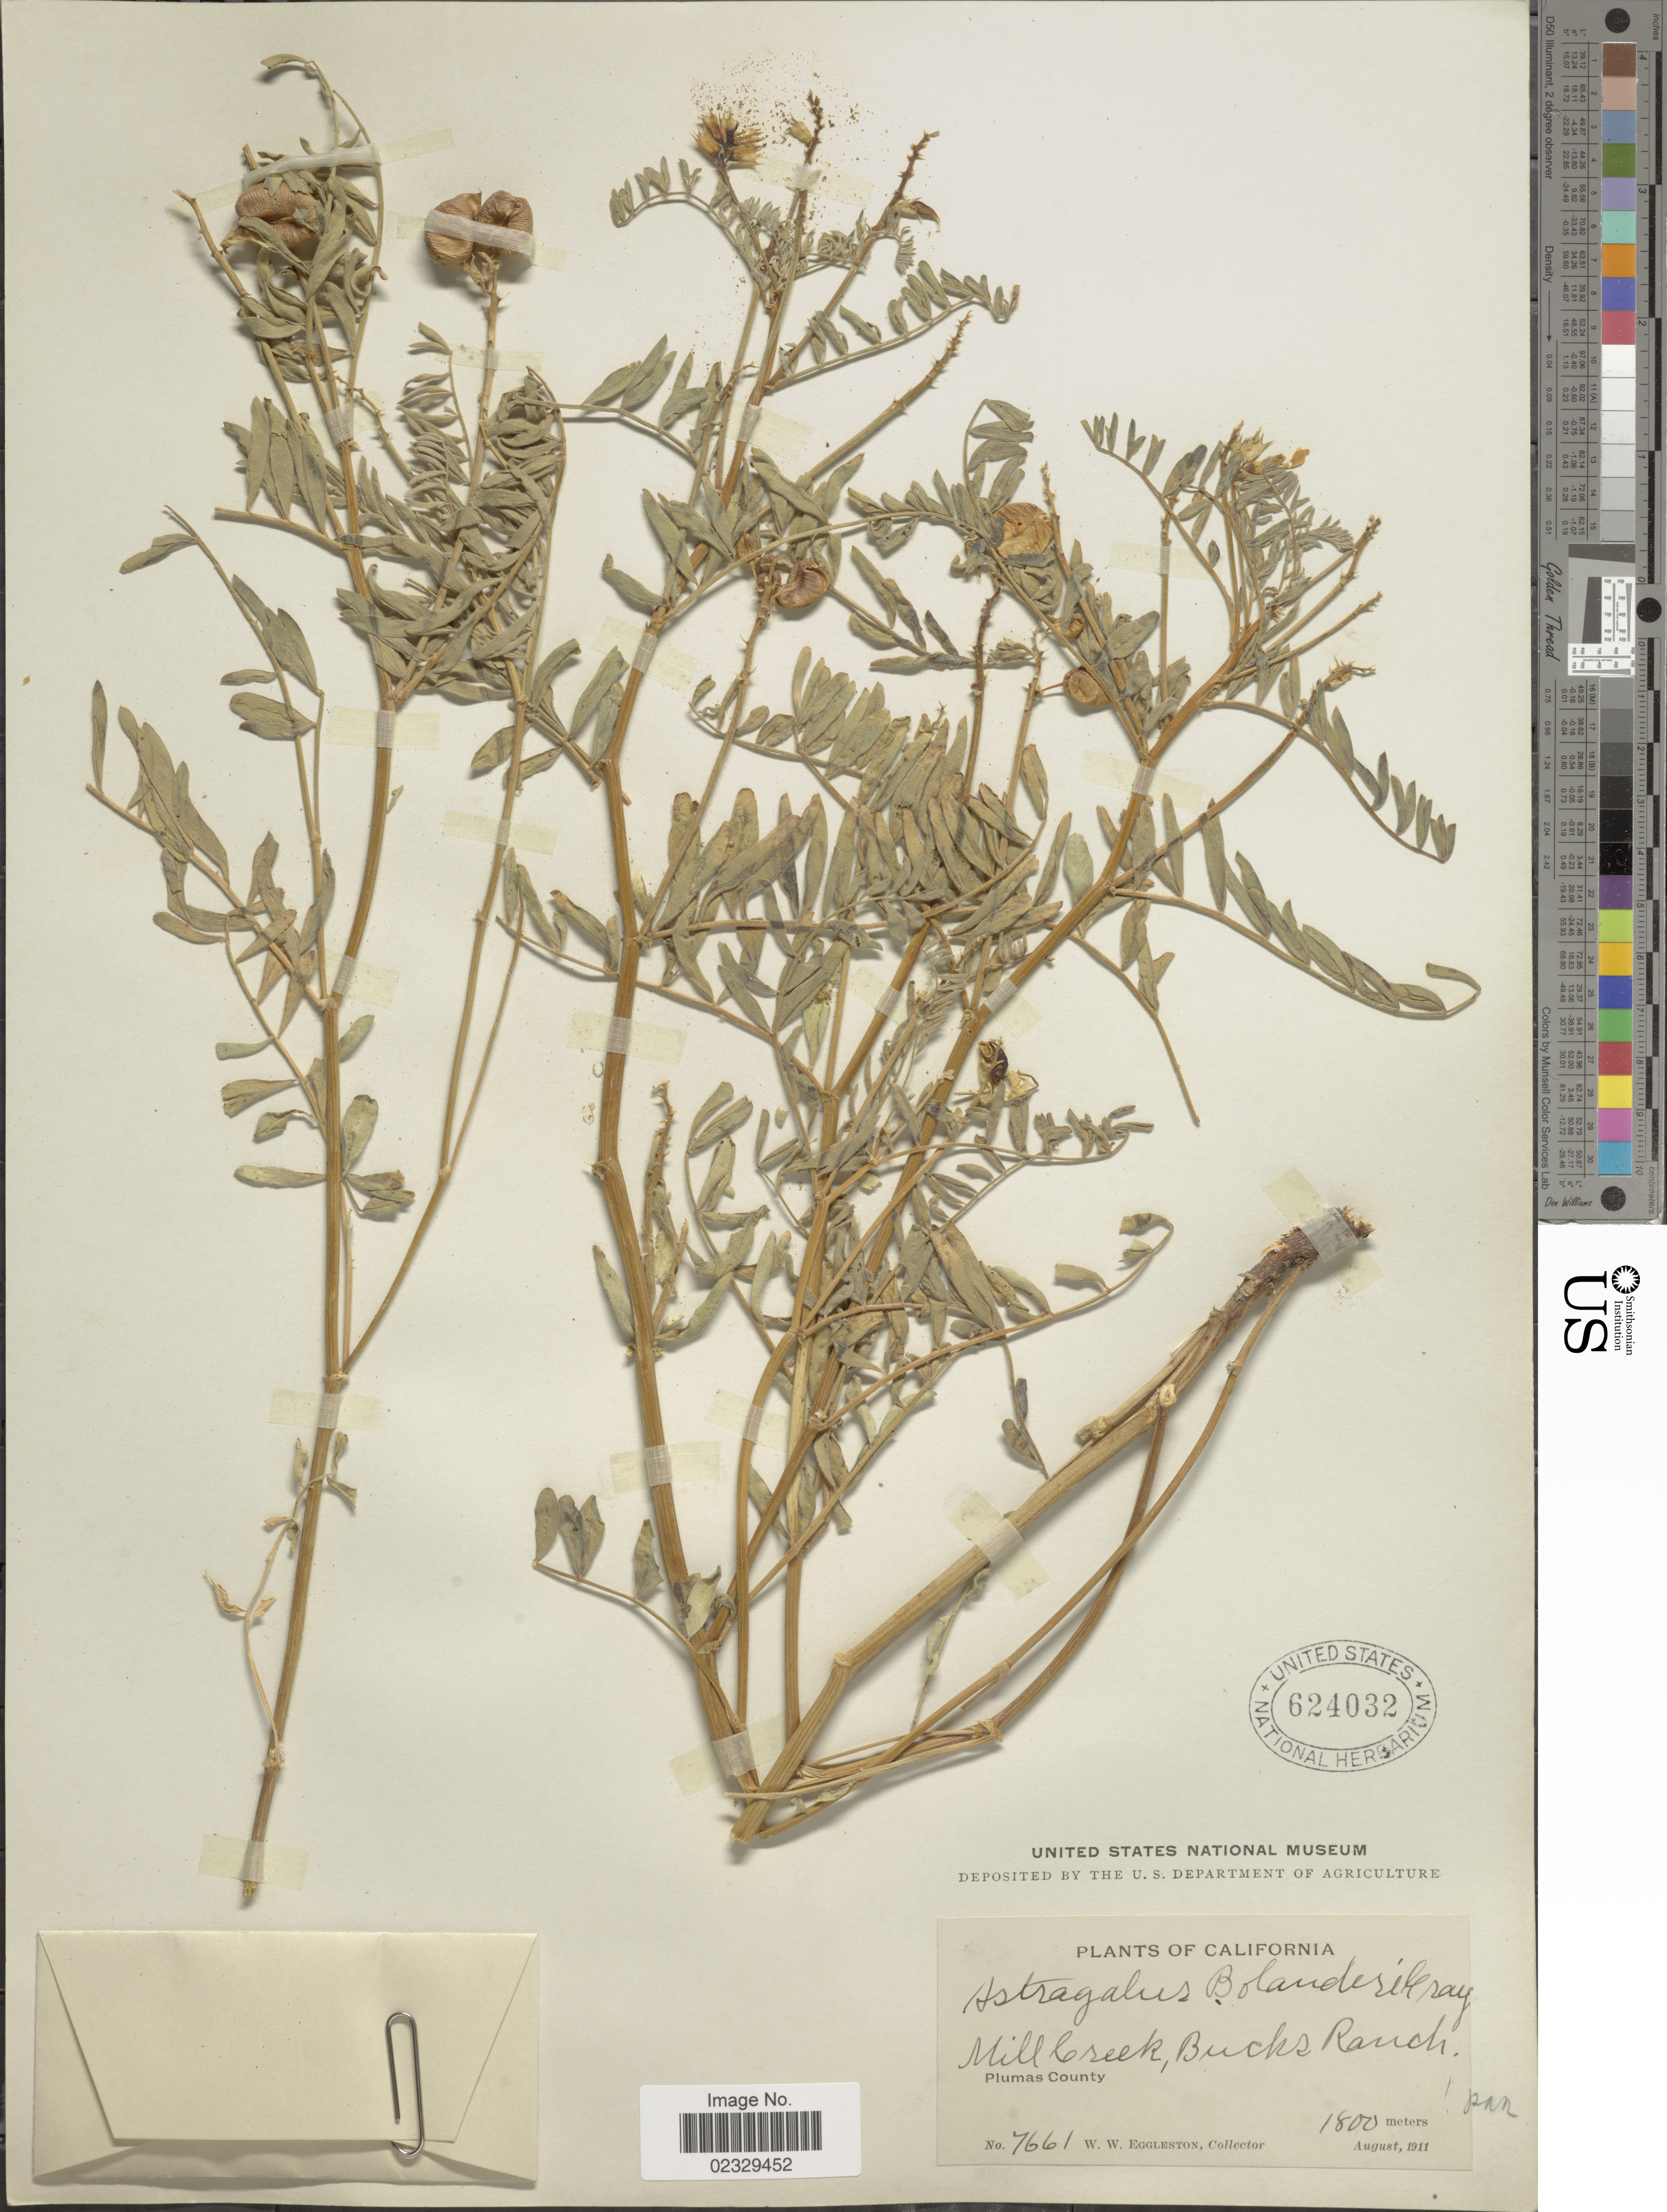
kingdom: Plantae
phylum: Tracheophyta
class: Magnoliopsida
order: Fabales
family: Fabaceae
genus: Astragalus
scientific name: Astragalus bolanderi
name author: A. Gray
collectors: W. W. Eggleston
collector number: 7661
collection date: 1911-08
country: United States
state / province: California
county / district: Plumas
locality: Mill Creek, Bucks Ranch, Plumas County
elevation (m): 1800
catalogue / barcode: US 624032